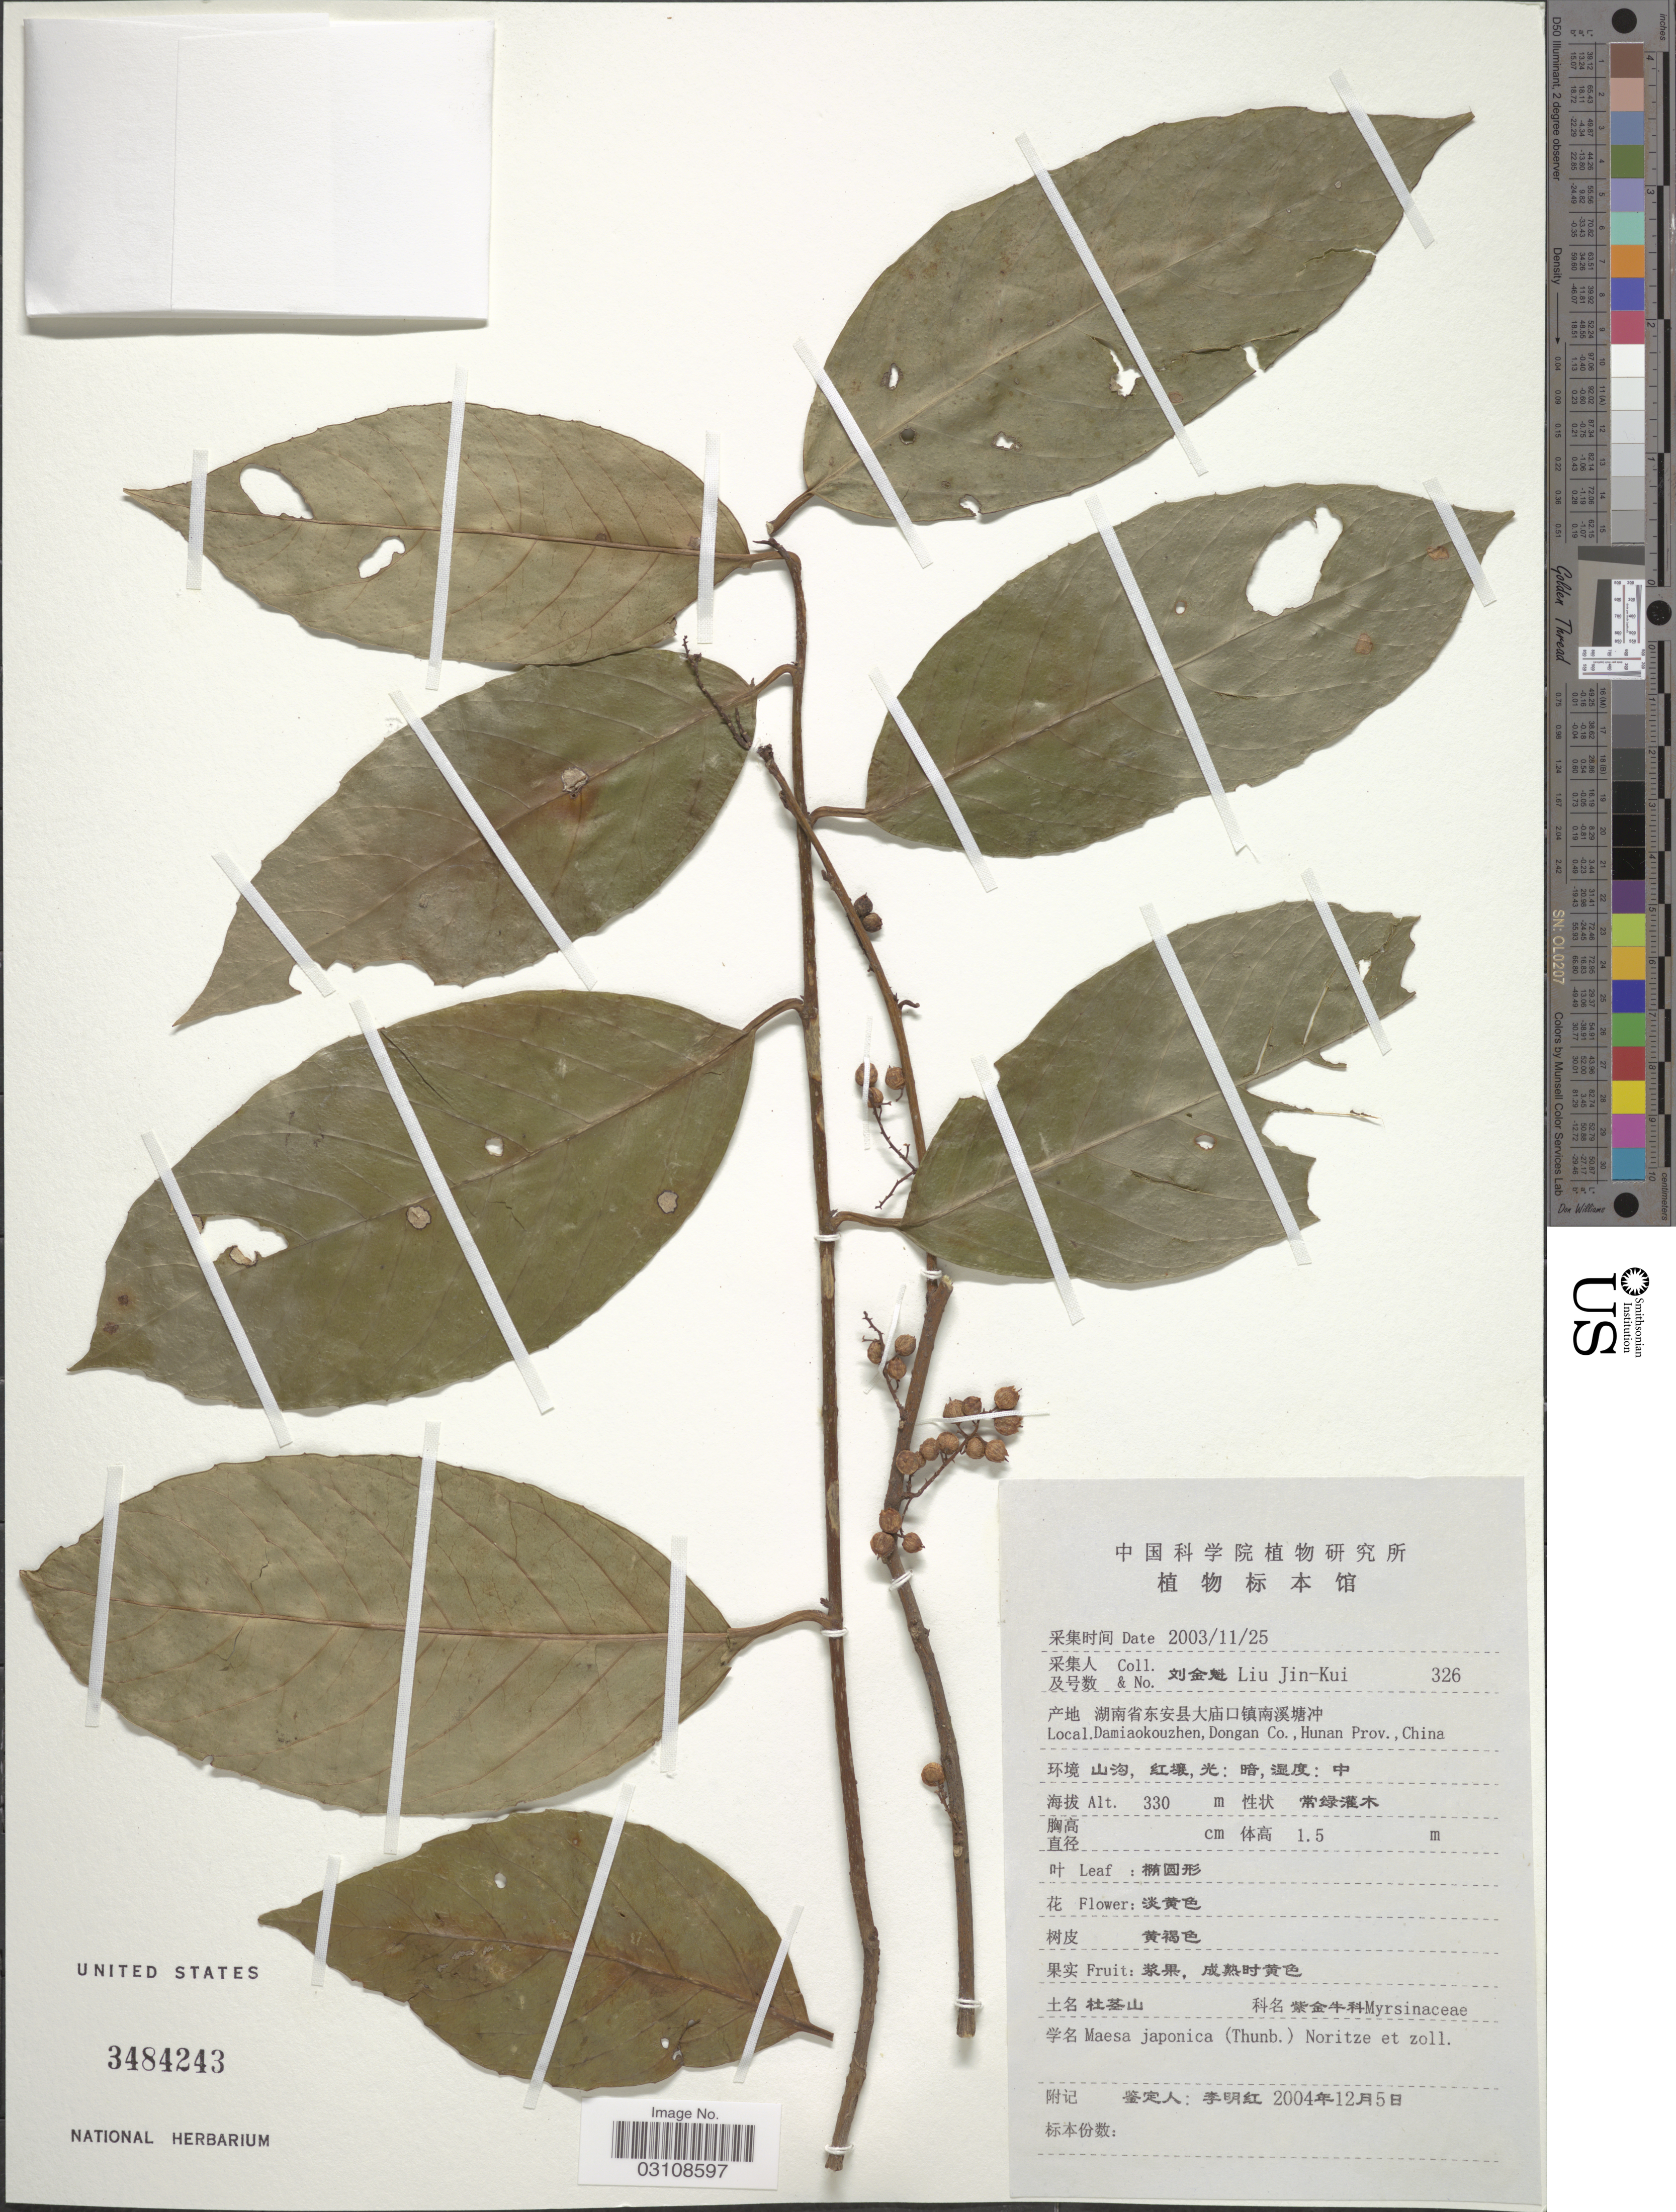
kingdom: Plantae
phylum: Tracheophyta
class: Magnoliopsida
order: Ericales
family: Primulaceae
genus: Maesa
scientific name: Maesa japonica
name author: Merr.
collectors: Liu Jin-Kui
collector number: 326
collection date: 2003-11-25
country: China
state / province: Hunan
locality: Damiaokouzhen, Dongan Co.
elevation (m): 330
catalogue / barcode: US 3484243